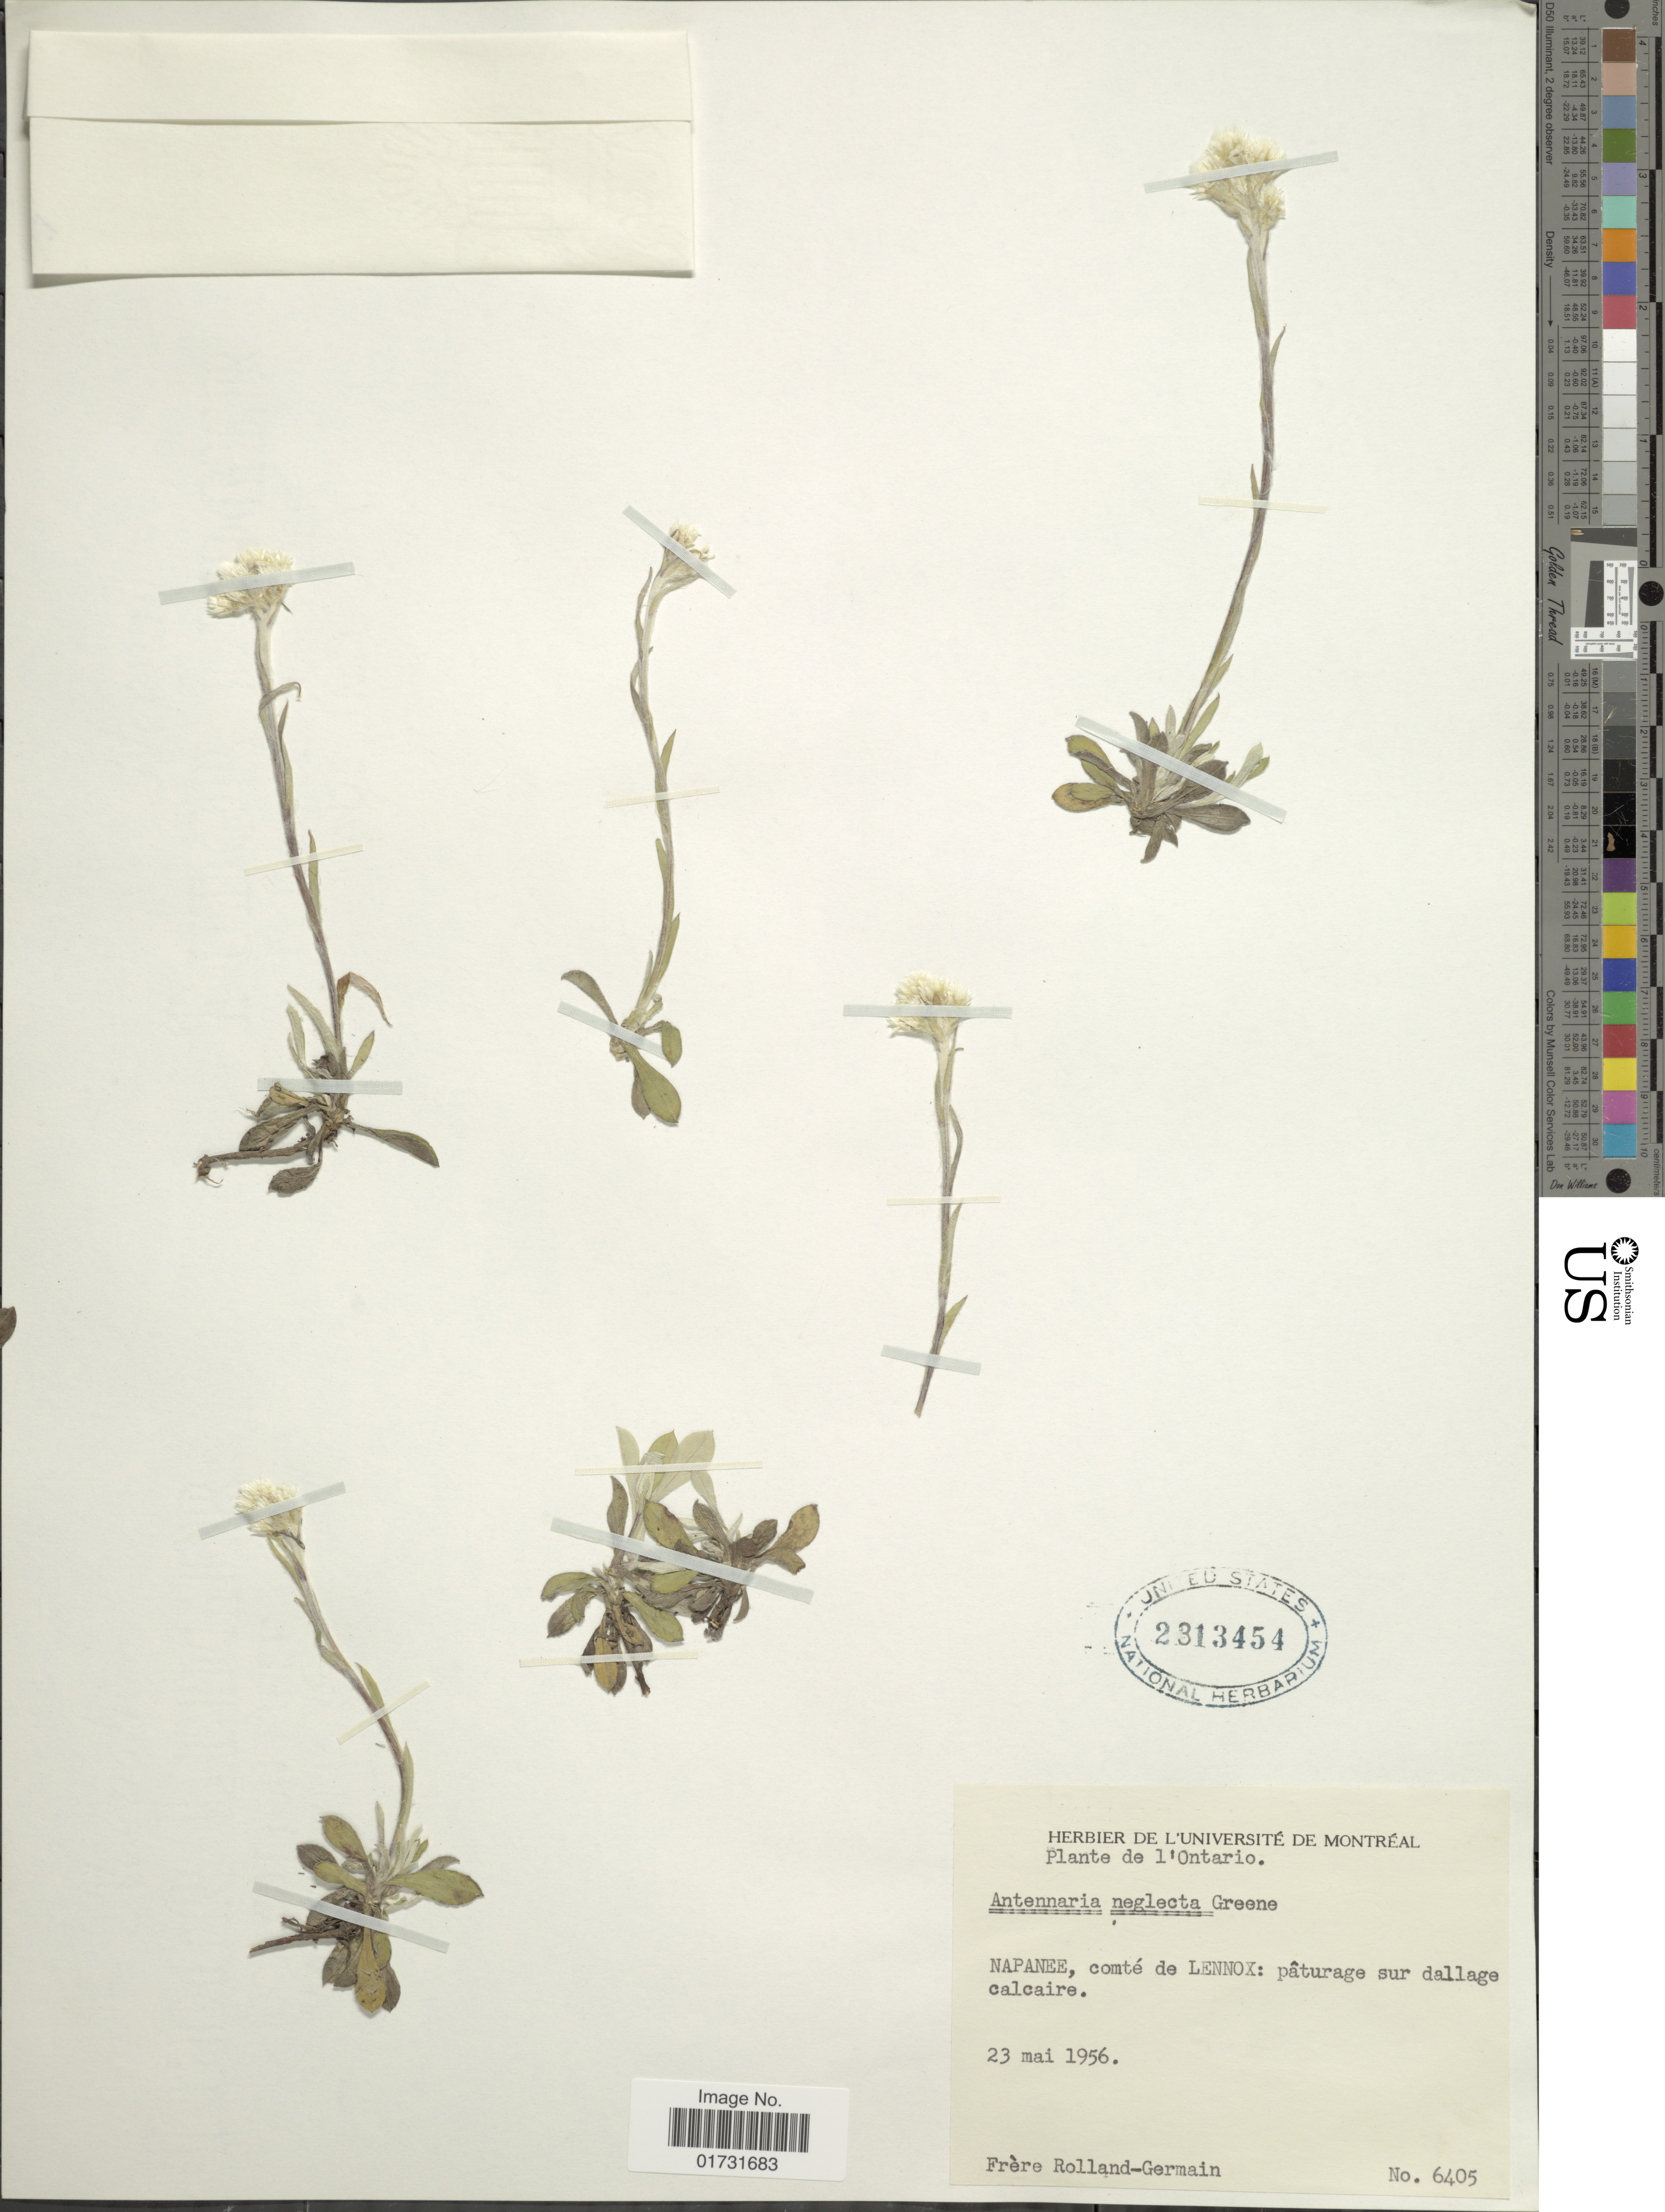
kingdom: Plantae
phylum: Tracheophyta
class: Magnoliopsida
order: Asterales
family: Asteraceae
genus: Antennaria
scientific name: Antennaria neglecta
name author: Greene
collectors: Rolland-Germain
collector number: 6405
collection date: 1956-05-23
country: Canada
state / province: Ontario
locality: Napanee, comté de Lennox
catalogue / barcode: US 2313454